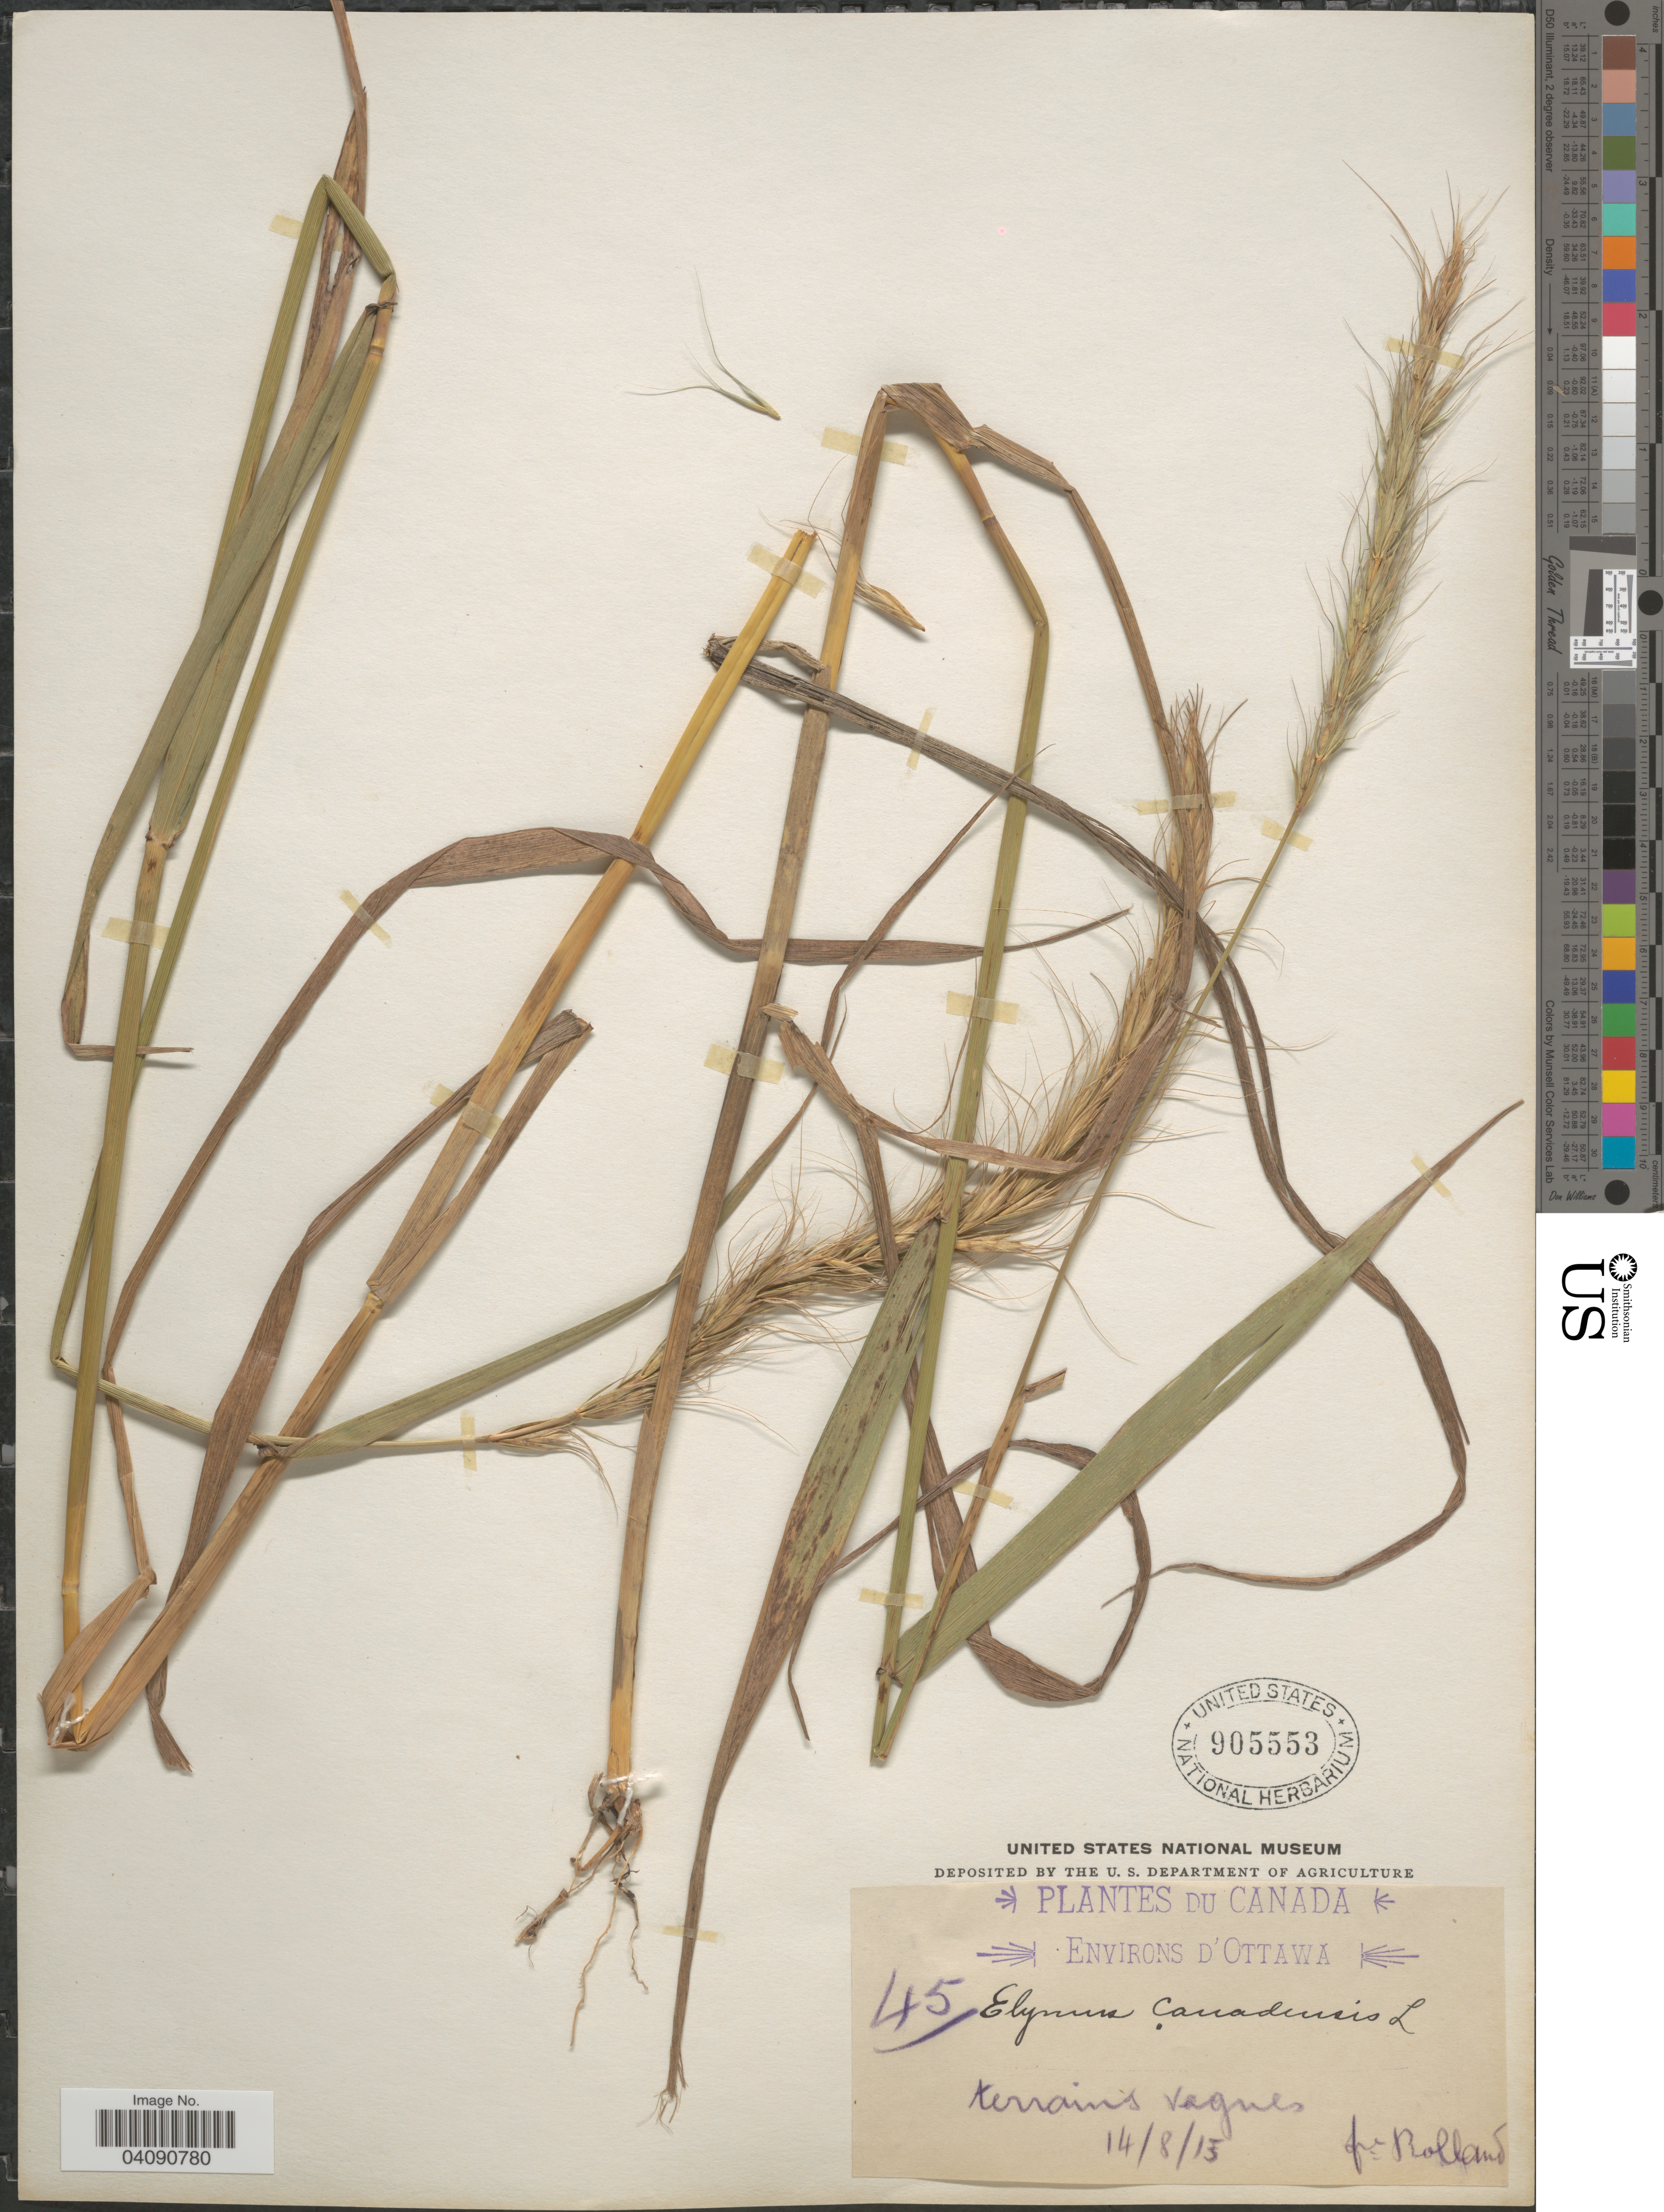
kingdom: Plantae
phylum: Tracheophyta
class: Liliopsida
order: Poales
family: Poaceae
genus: Elymus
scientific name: Elymus canadensis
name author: L.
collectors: B. Rolland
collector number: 45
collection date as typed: Transcribed d/m/y: 14/8/15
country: Canada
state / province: Ontario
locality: Environs d'Ottawa. Terrains vagues.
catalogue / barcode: US 905553